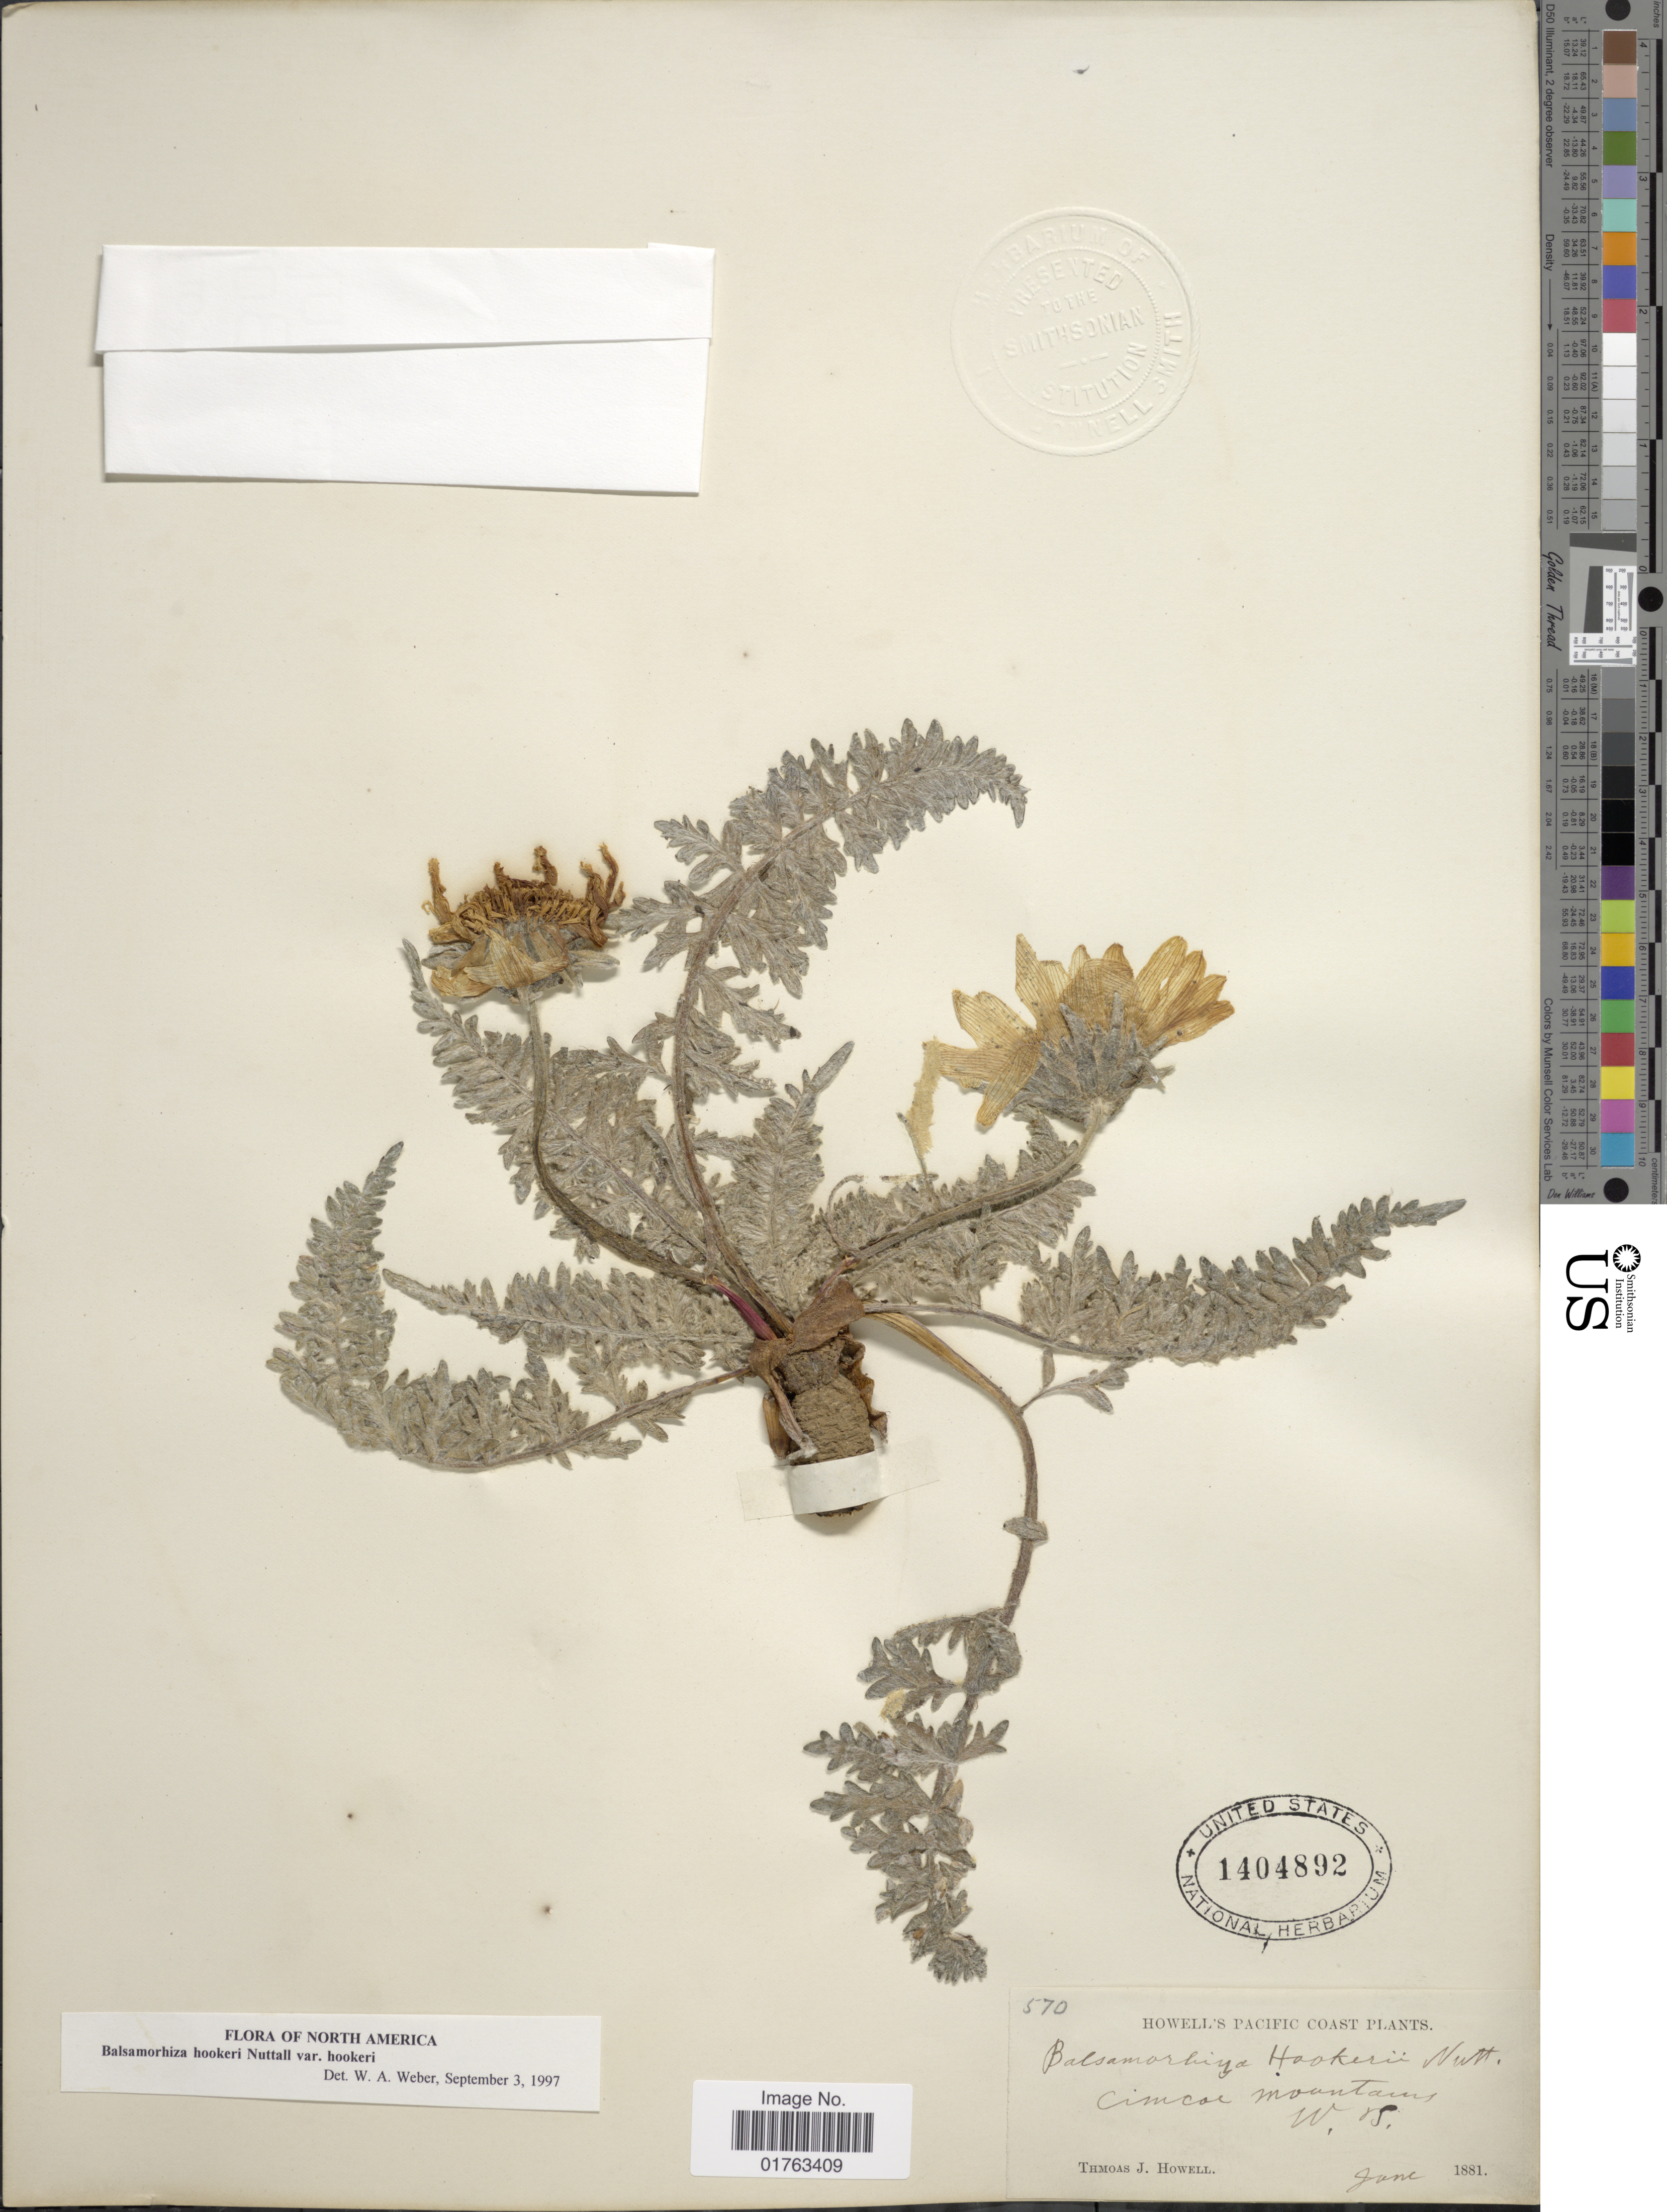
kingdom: Plantae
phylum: Tracheophyta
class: Magnoliopsida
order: Asterales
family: Asteraceae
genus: Balsamorhiza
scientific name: Balsamorhiza hookeri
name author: Nutt.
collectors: T. J. Howell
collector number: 570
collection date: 1881-06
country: United States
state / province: Washington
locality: Cimcoe Mountains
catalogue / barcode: US 1404892